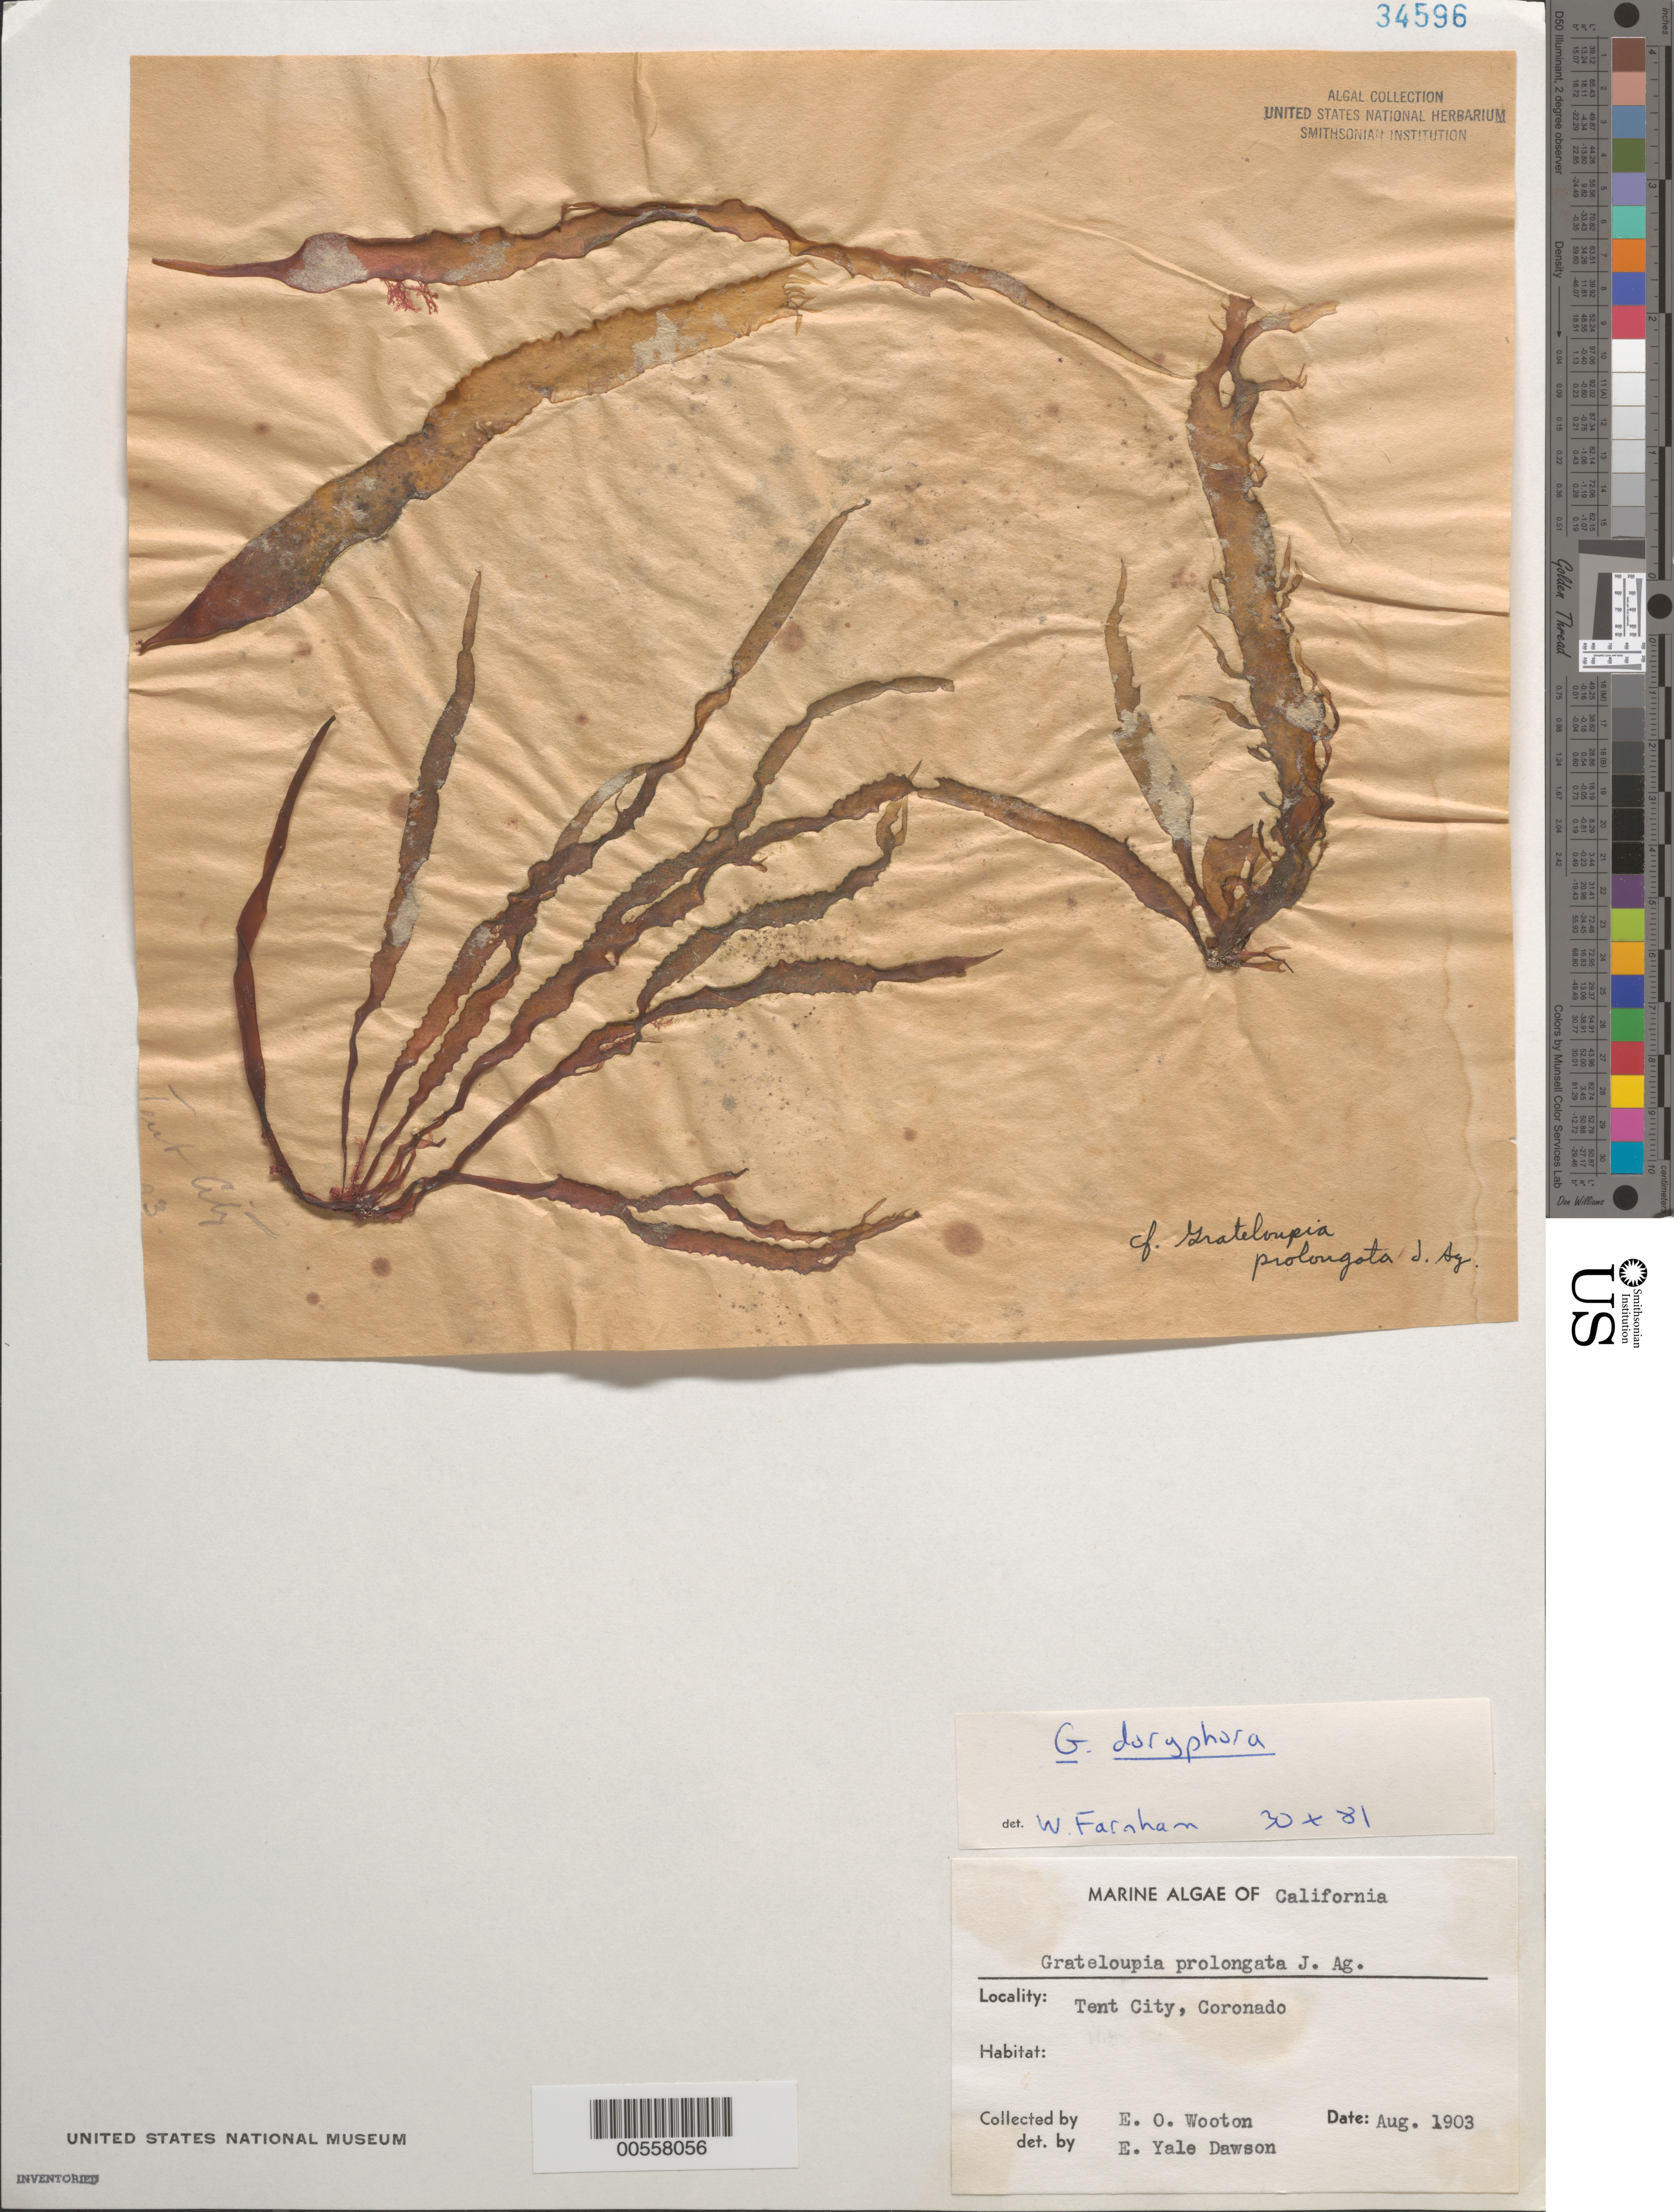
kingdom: Plantae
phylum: Rhodophyta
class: Florideophyceae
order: Halymeniales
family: Halymeniaceae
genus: Grateloupia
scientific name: Grateloupia doryphora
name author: (Mont.) Howe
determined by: Farnham, W. F.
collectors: E. O. Wooton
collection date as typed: Aug 1903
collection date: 1903-08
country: United States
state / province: California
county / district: San Diego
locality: Tent City, Coronado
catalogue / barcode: US 34596